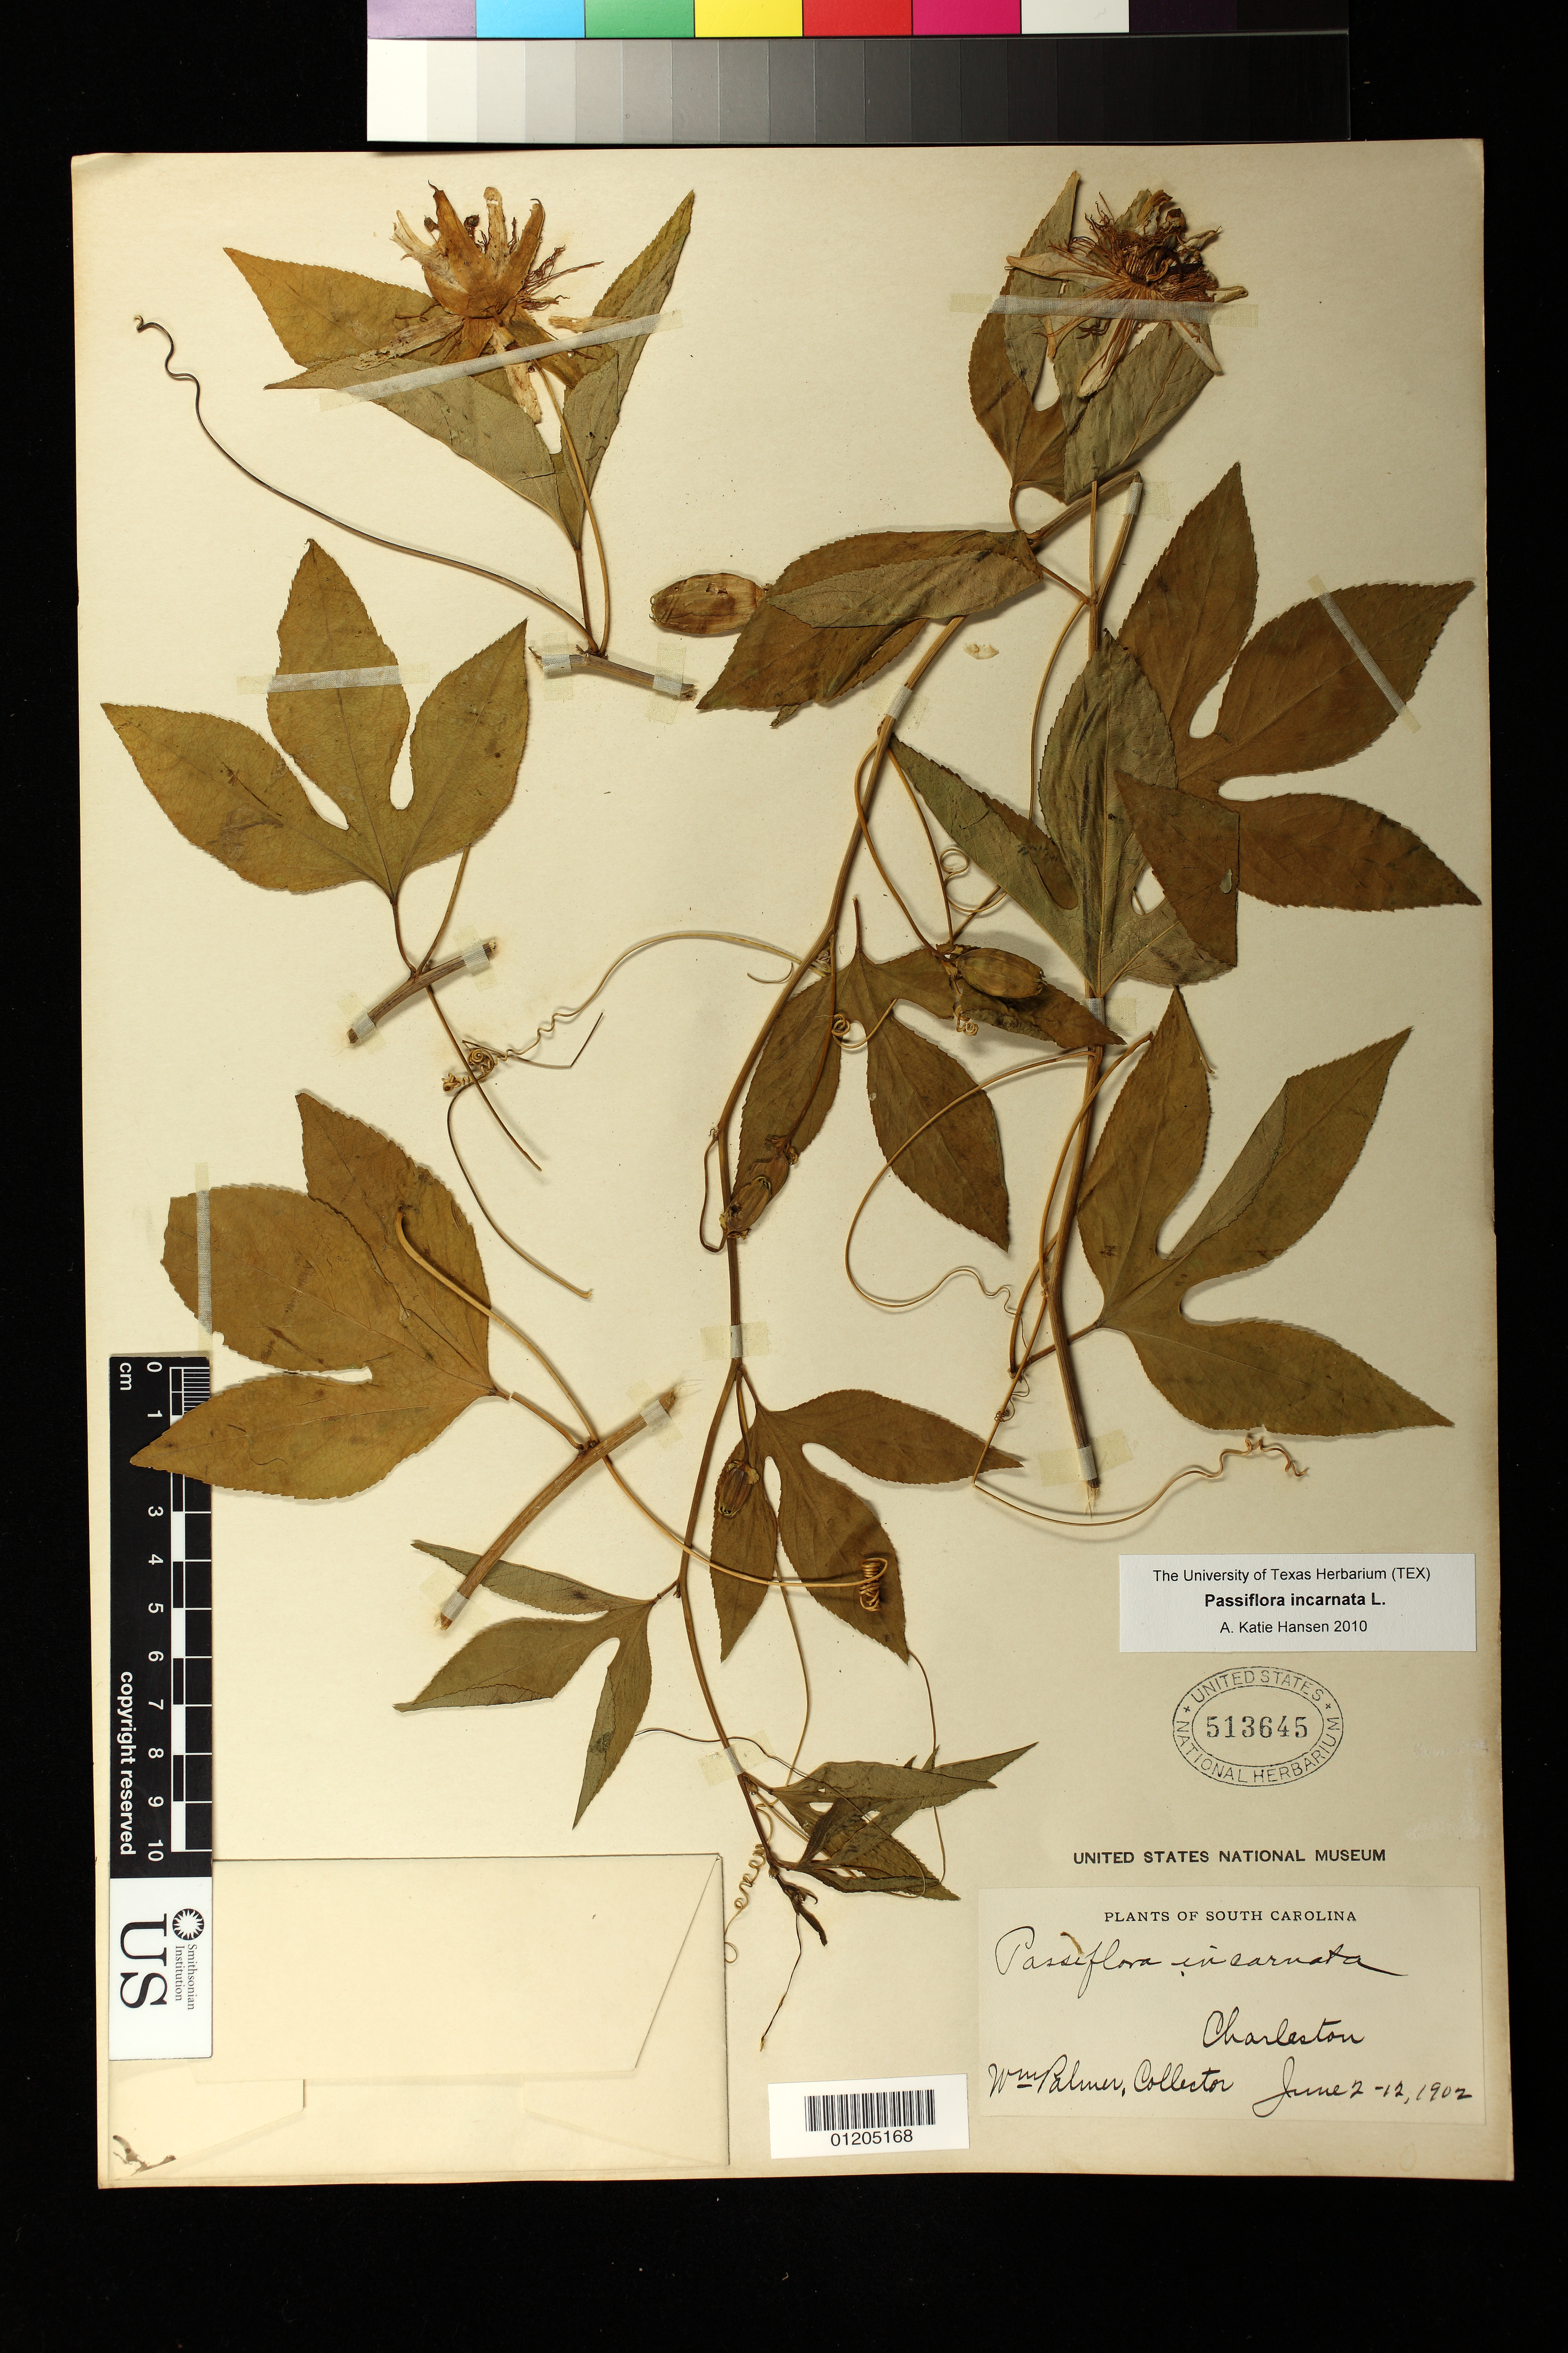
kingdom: Plantae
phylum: Tracheophyta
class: Magnoliopsida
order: Malpighiales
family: Passifloraceae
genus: Passiflora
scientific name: Passiflora incarnata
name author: L.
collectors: W. Palmer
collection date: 1902-06-02/1902-06-12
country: United States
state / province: South Carolina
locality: Charleston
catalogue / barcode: US 513645